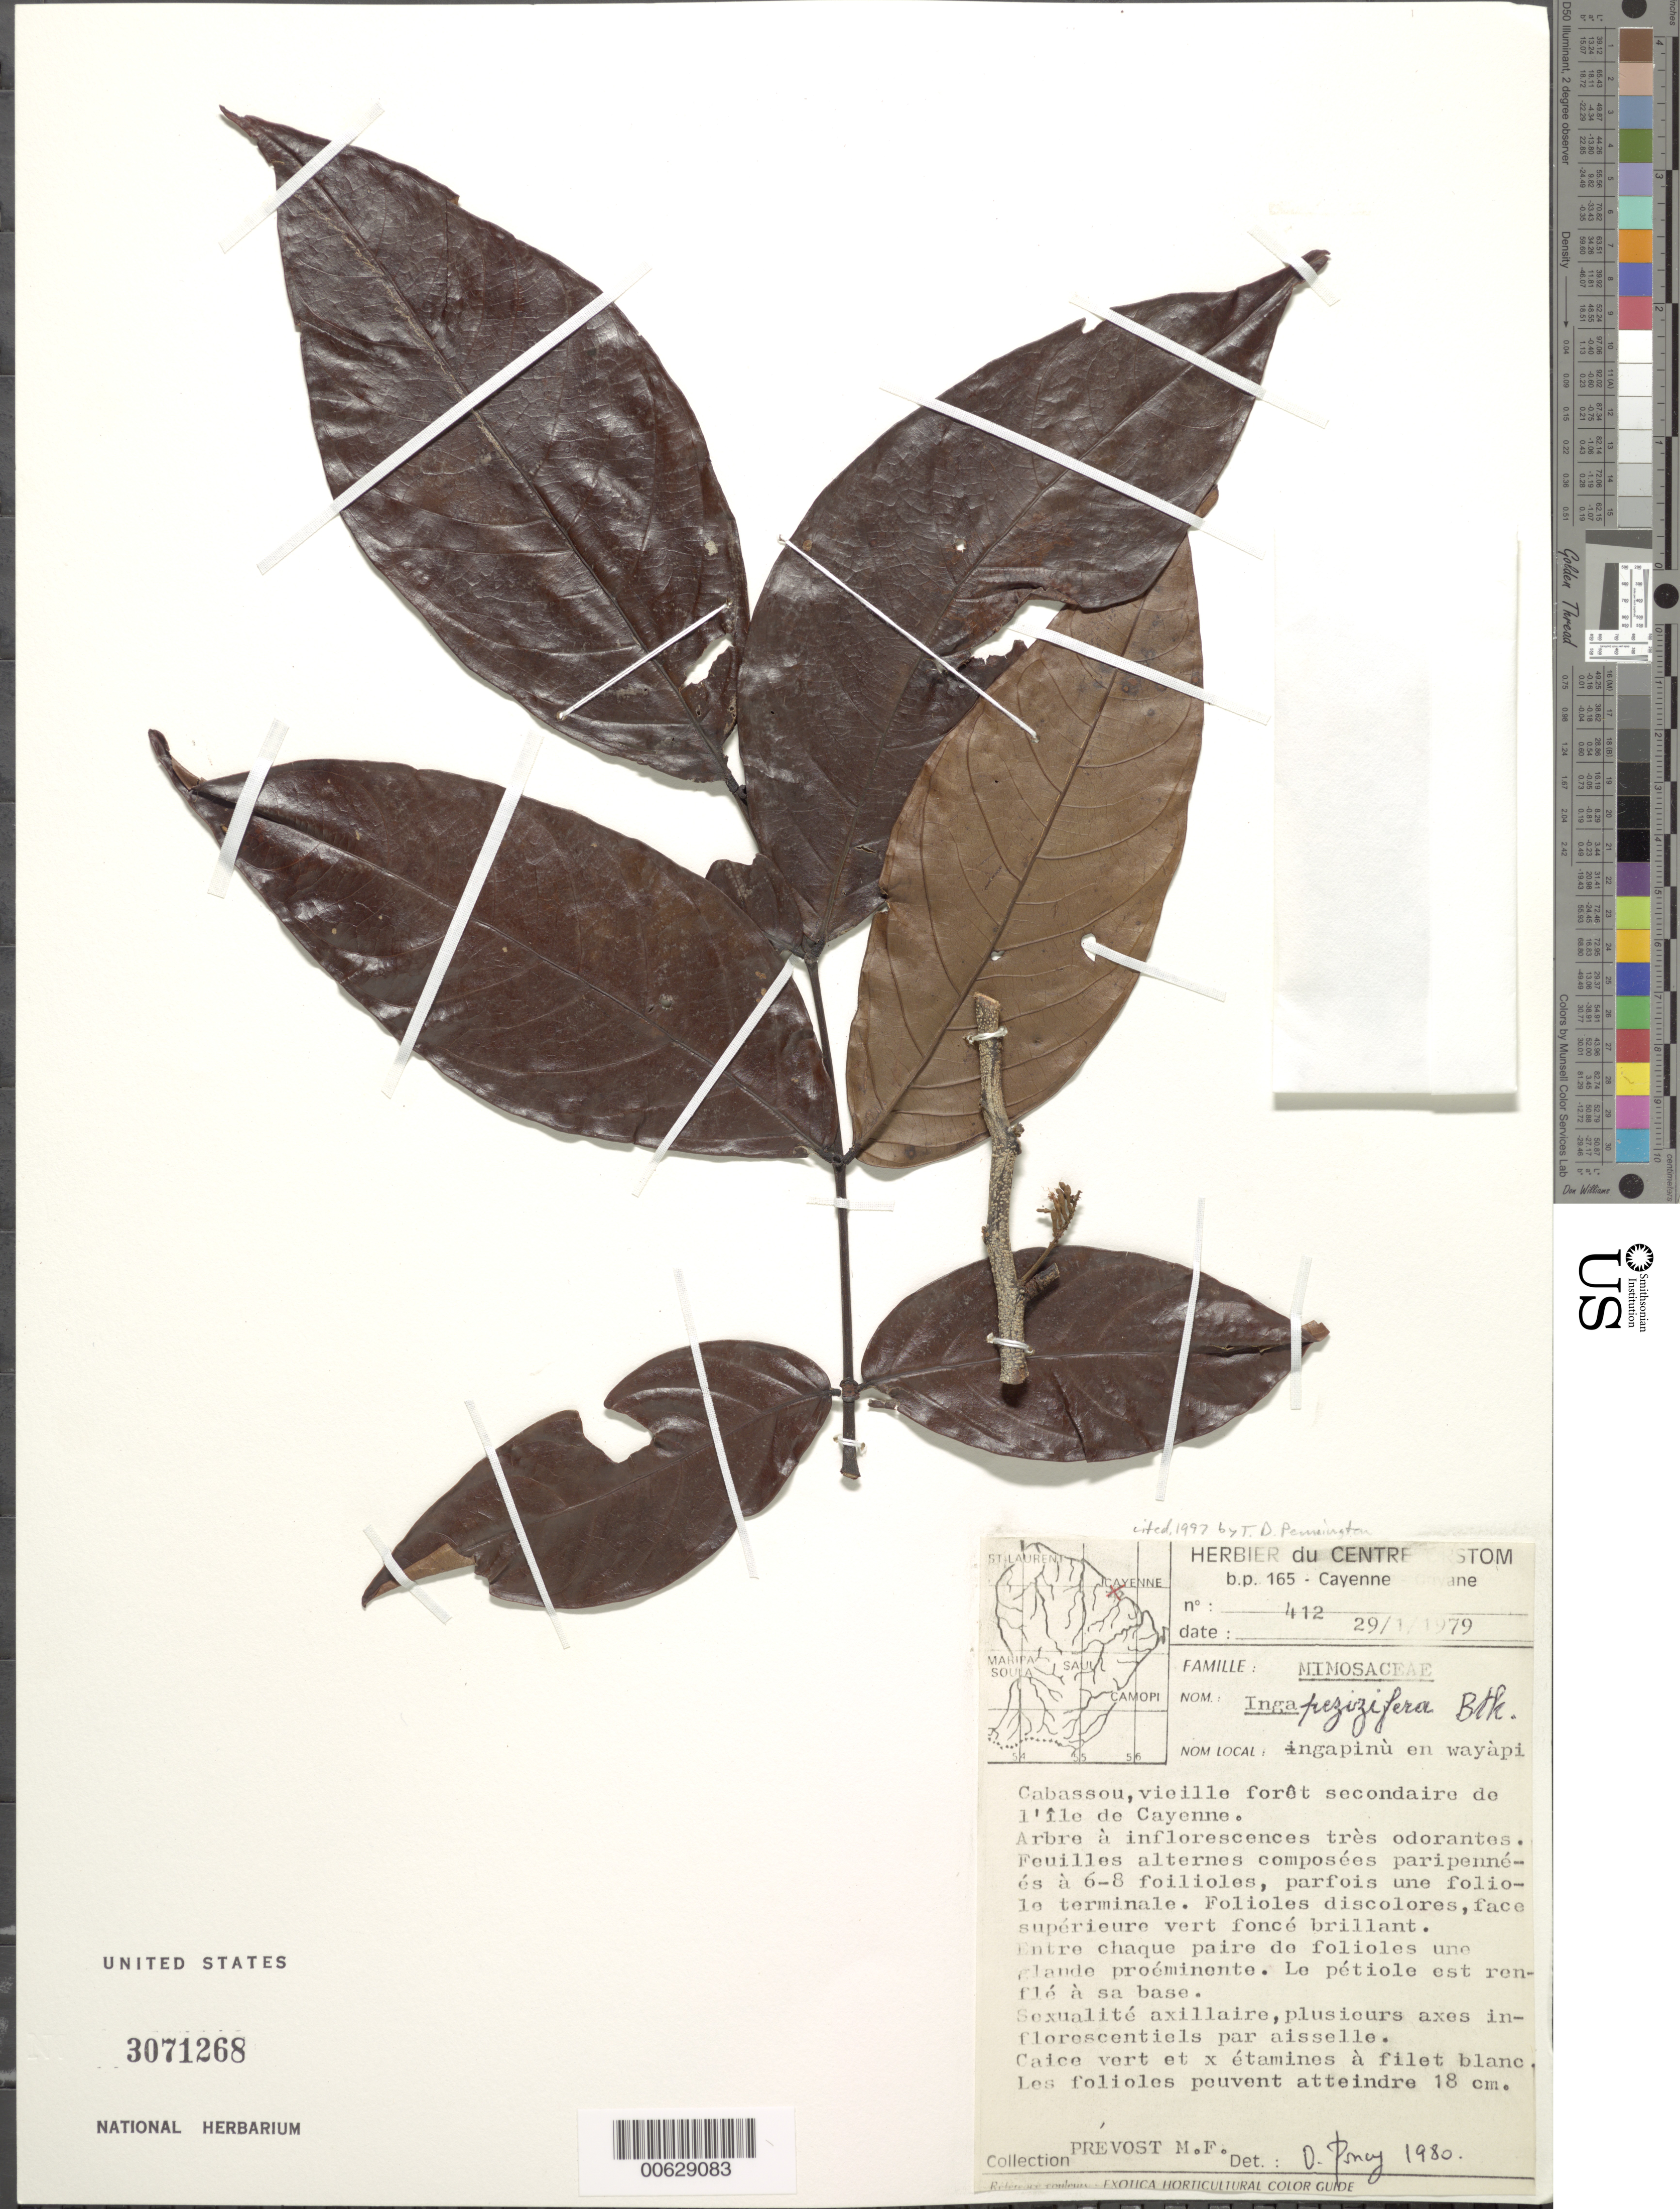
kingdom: Plantae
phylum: Tracheophyta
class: Magnoliopsida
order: Fabales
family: Fabaceae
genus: Inga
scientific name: Inga pezizifera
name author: Benth.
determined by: Pennington, T. D., (K)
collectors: M.-F. Prévost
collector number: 412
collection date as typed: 29-Jan-79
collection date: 1979-01-29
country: French Guiana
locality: Ile de Cayenne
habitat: Vieille foert seconedaire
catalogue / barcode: US 3071268